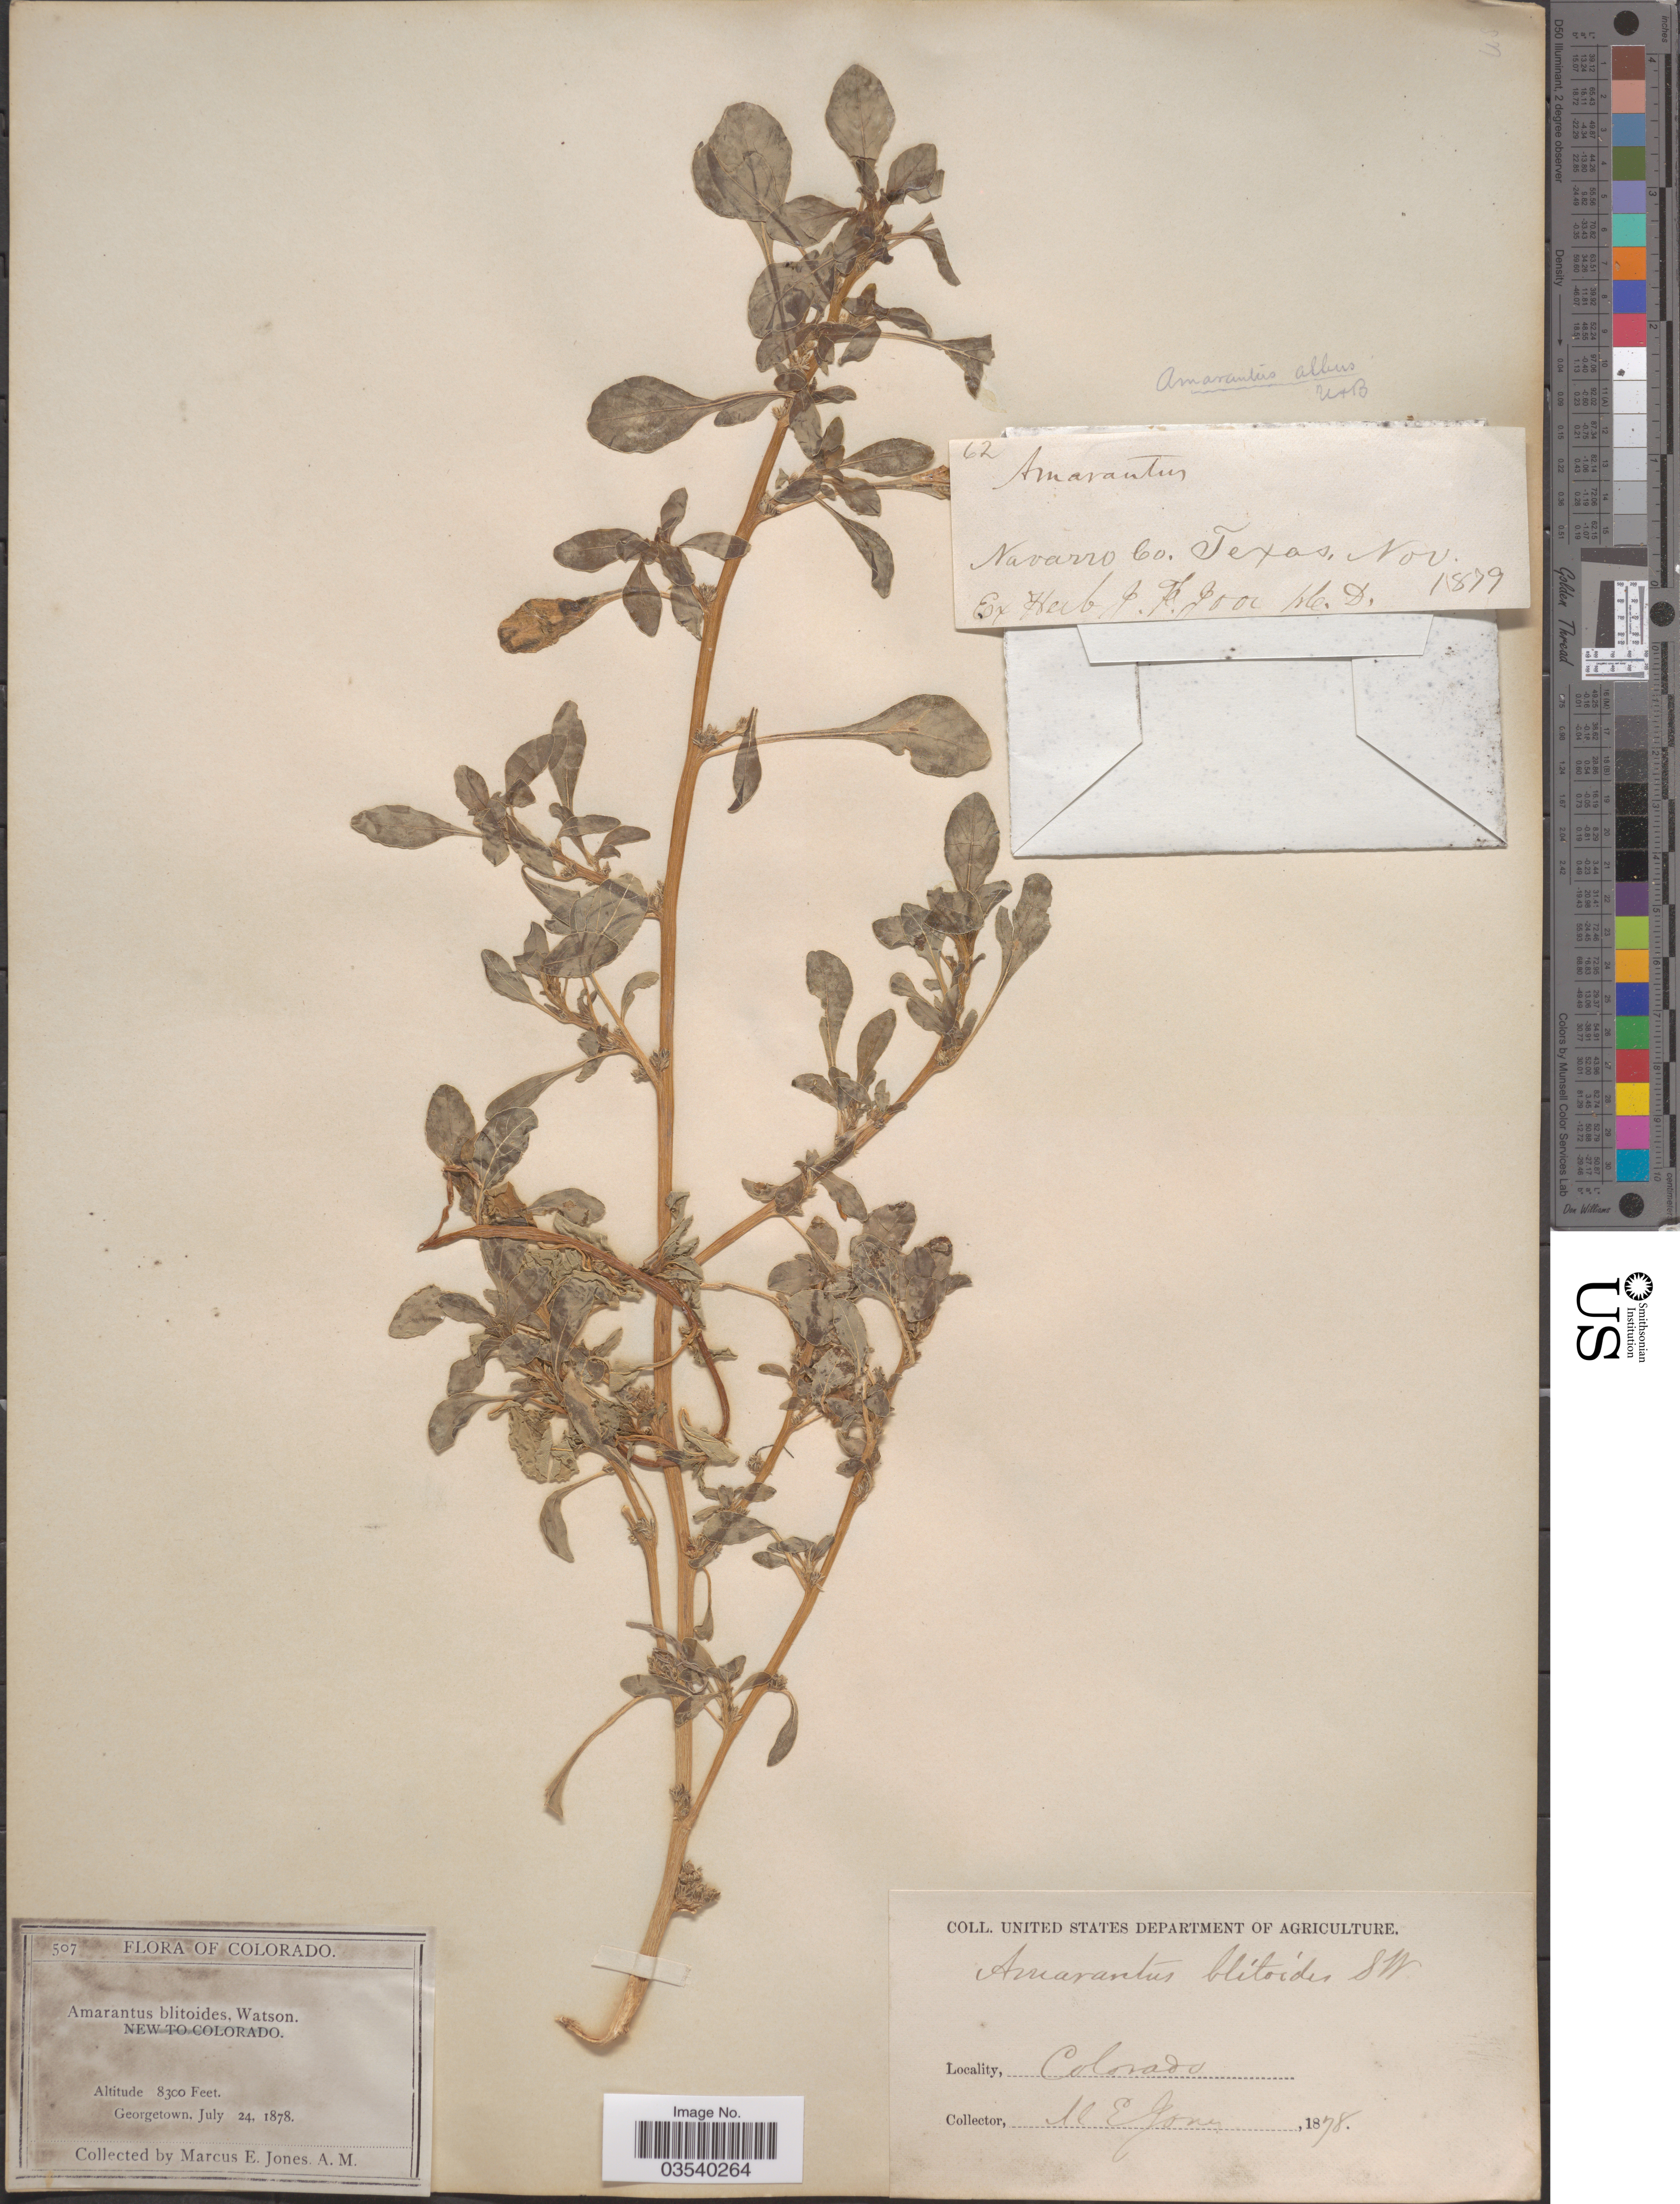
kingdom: Plantae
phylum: Tracheophyta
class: Magnoliopsida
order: Caryophyllales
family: Amaranthaceae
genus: Amaranthus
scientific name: Amaranthus blitoides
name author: S. Watson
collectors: M. E. Jones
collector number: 507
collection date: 1878-07-24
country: United States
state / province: Colorado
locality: Georgetown.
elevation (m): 2530